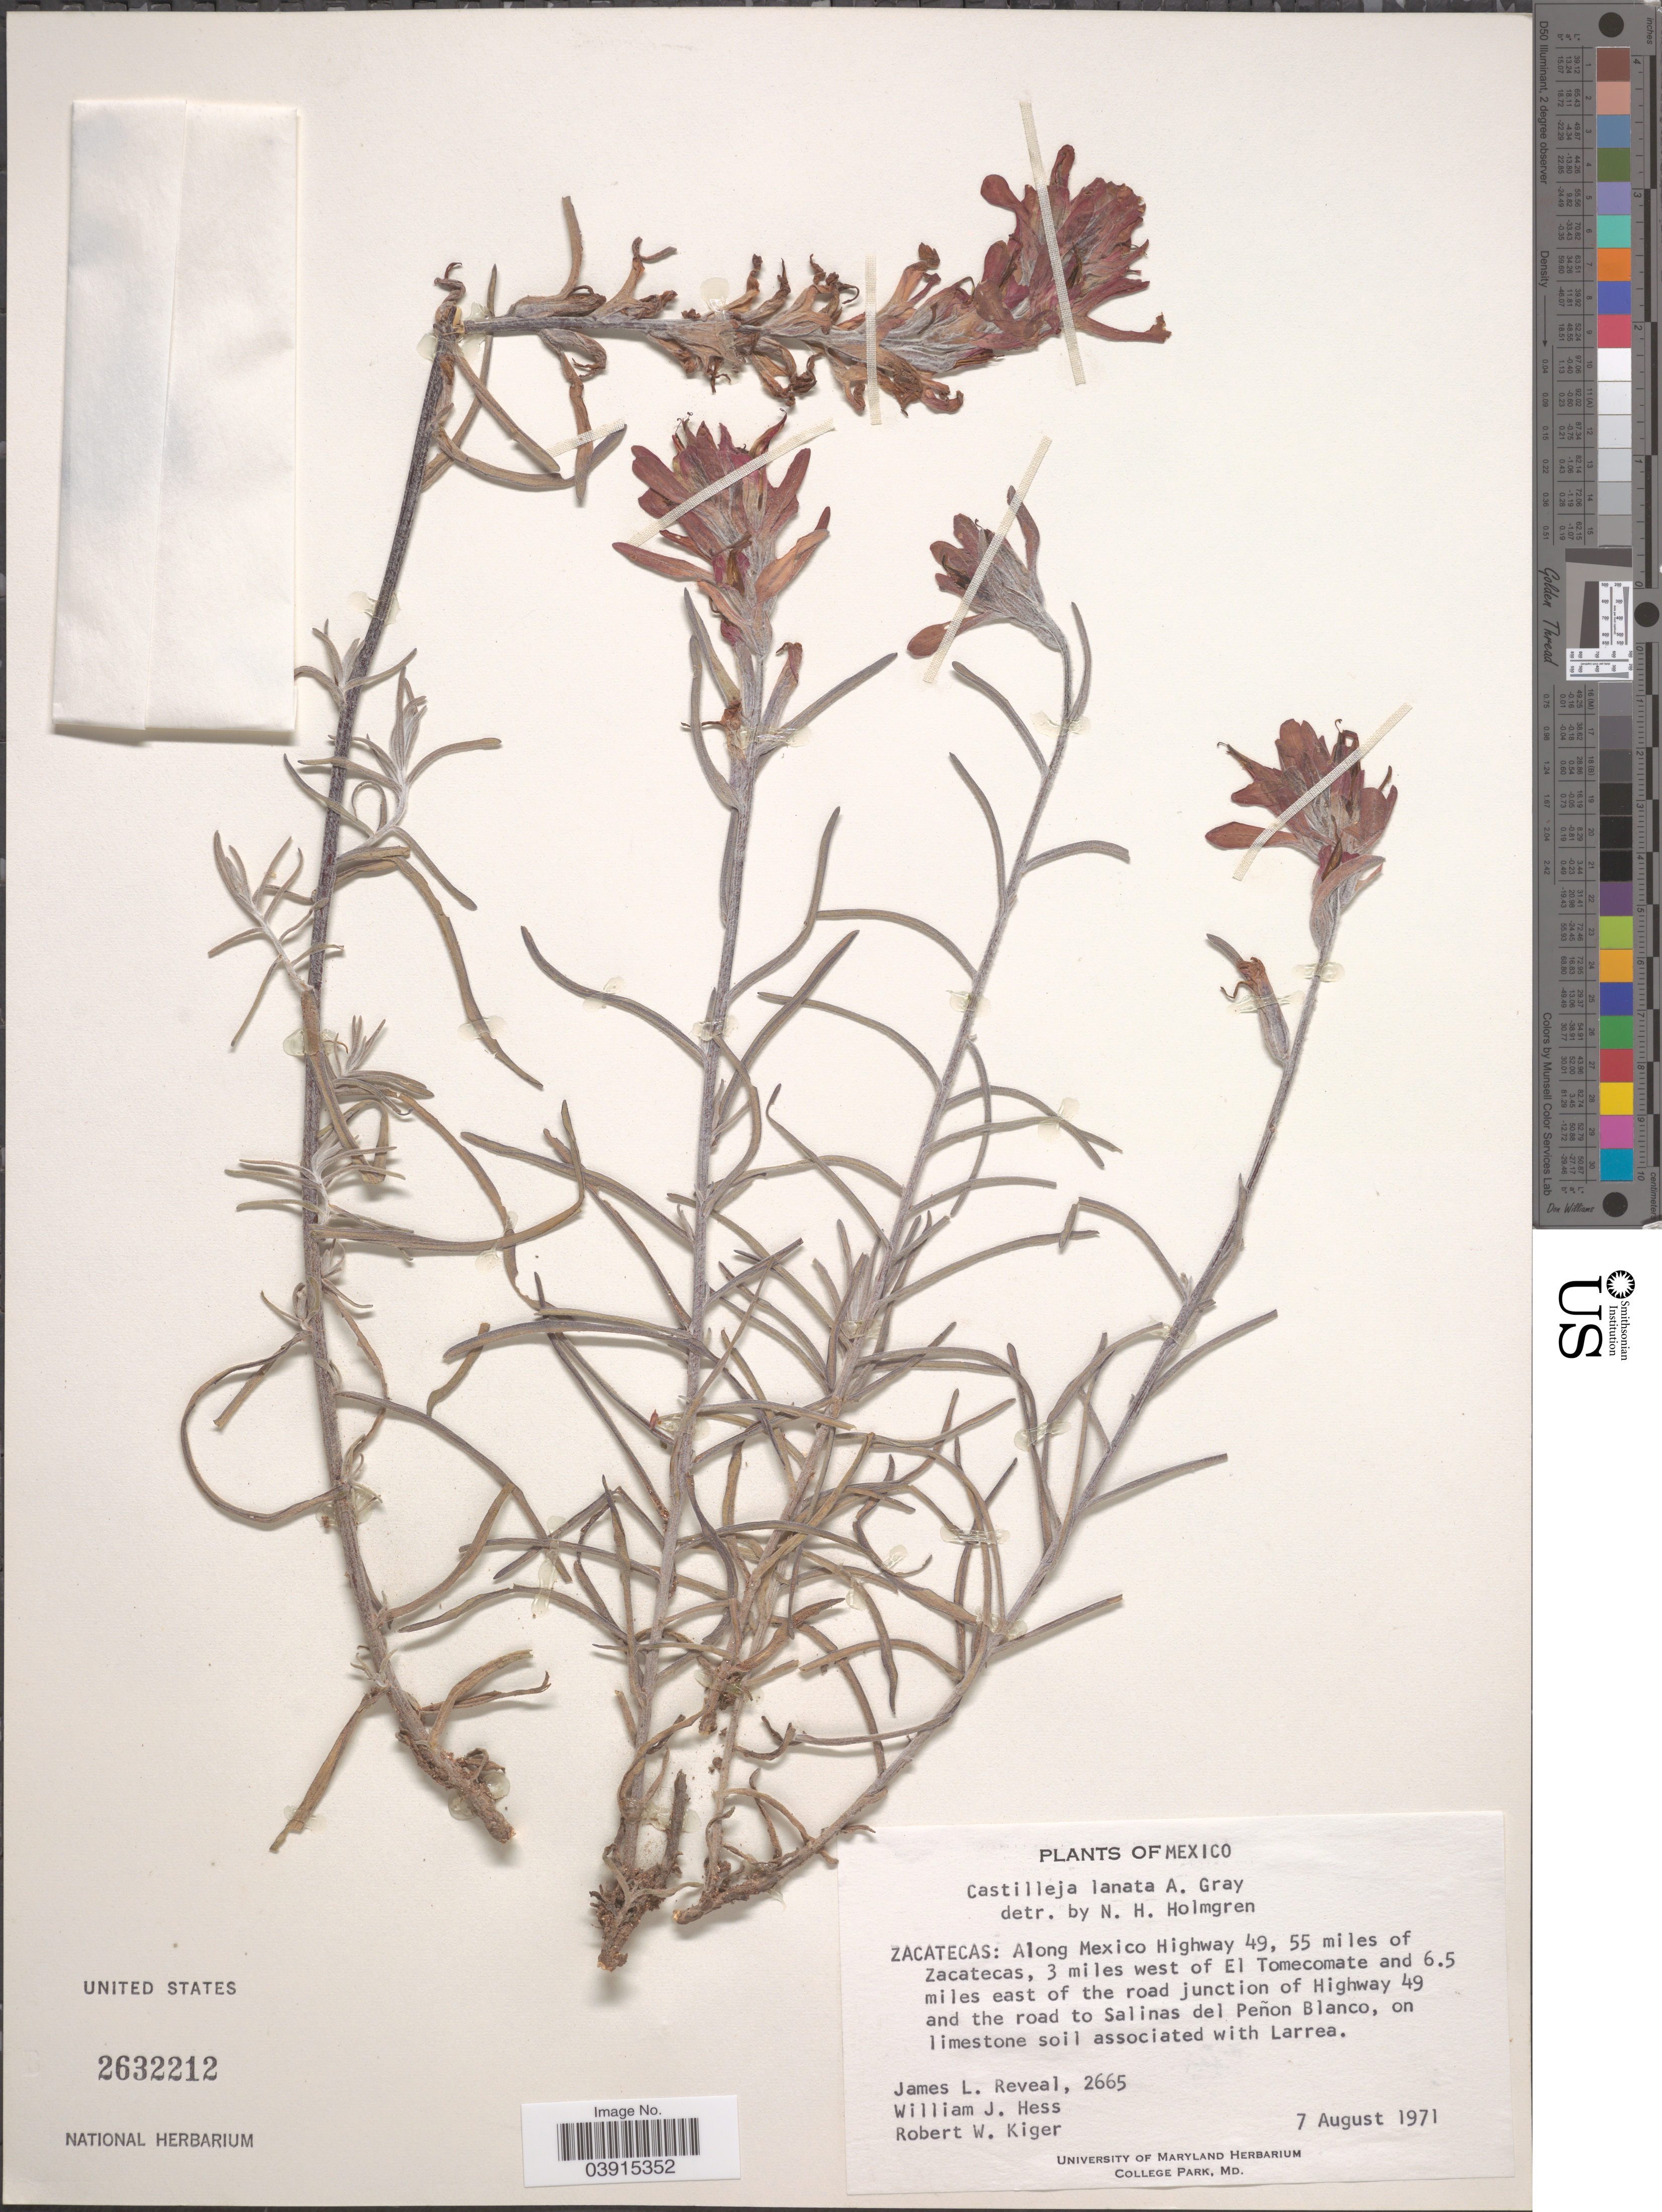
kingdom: Plantae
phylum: Tracheophyta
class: Magnoliopsida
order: Lamiales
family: Orobanchaceae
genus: Castilleja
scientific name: Castilleja lanata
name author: A. Gray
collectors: J. L. Reveal, W. Hess & R. Kiger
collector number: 2665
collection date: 1971-08-07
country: Mexico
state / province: Zacatecas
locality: Along Mexico Highway 49, 55 miles of Zacatecas, 3 miles west of El Tomecomate and 6.5 miles east of the road junction of Highway 49 and the road to Salinas del Peñon Blanco.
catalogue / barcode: US 2632212